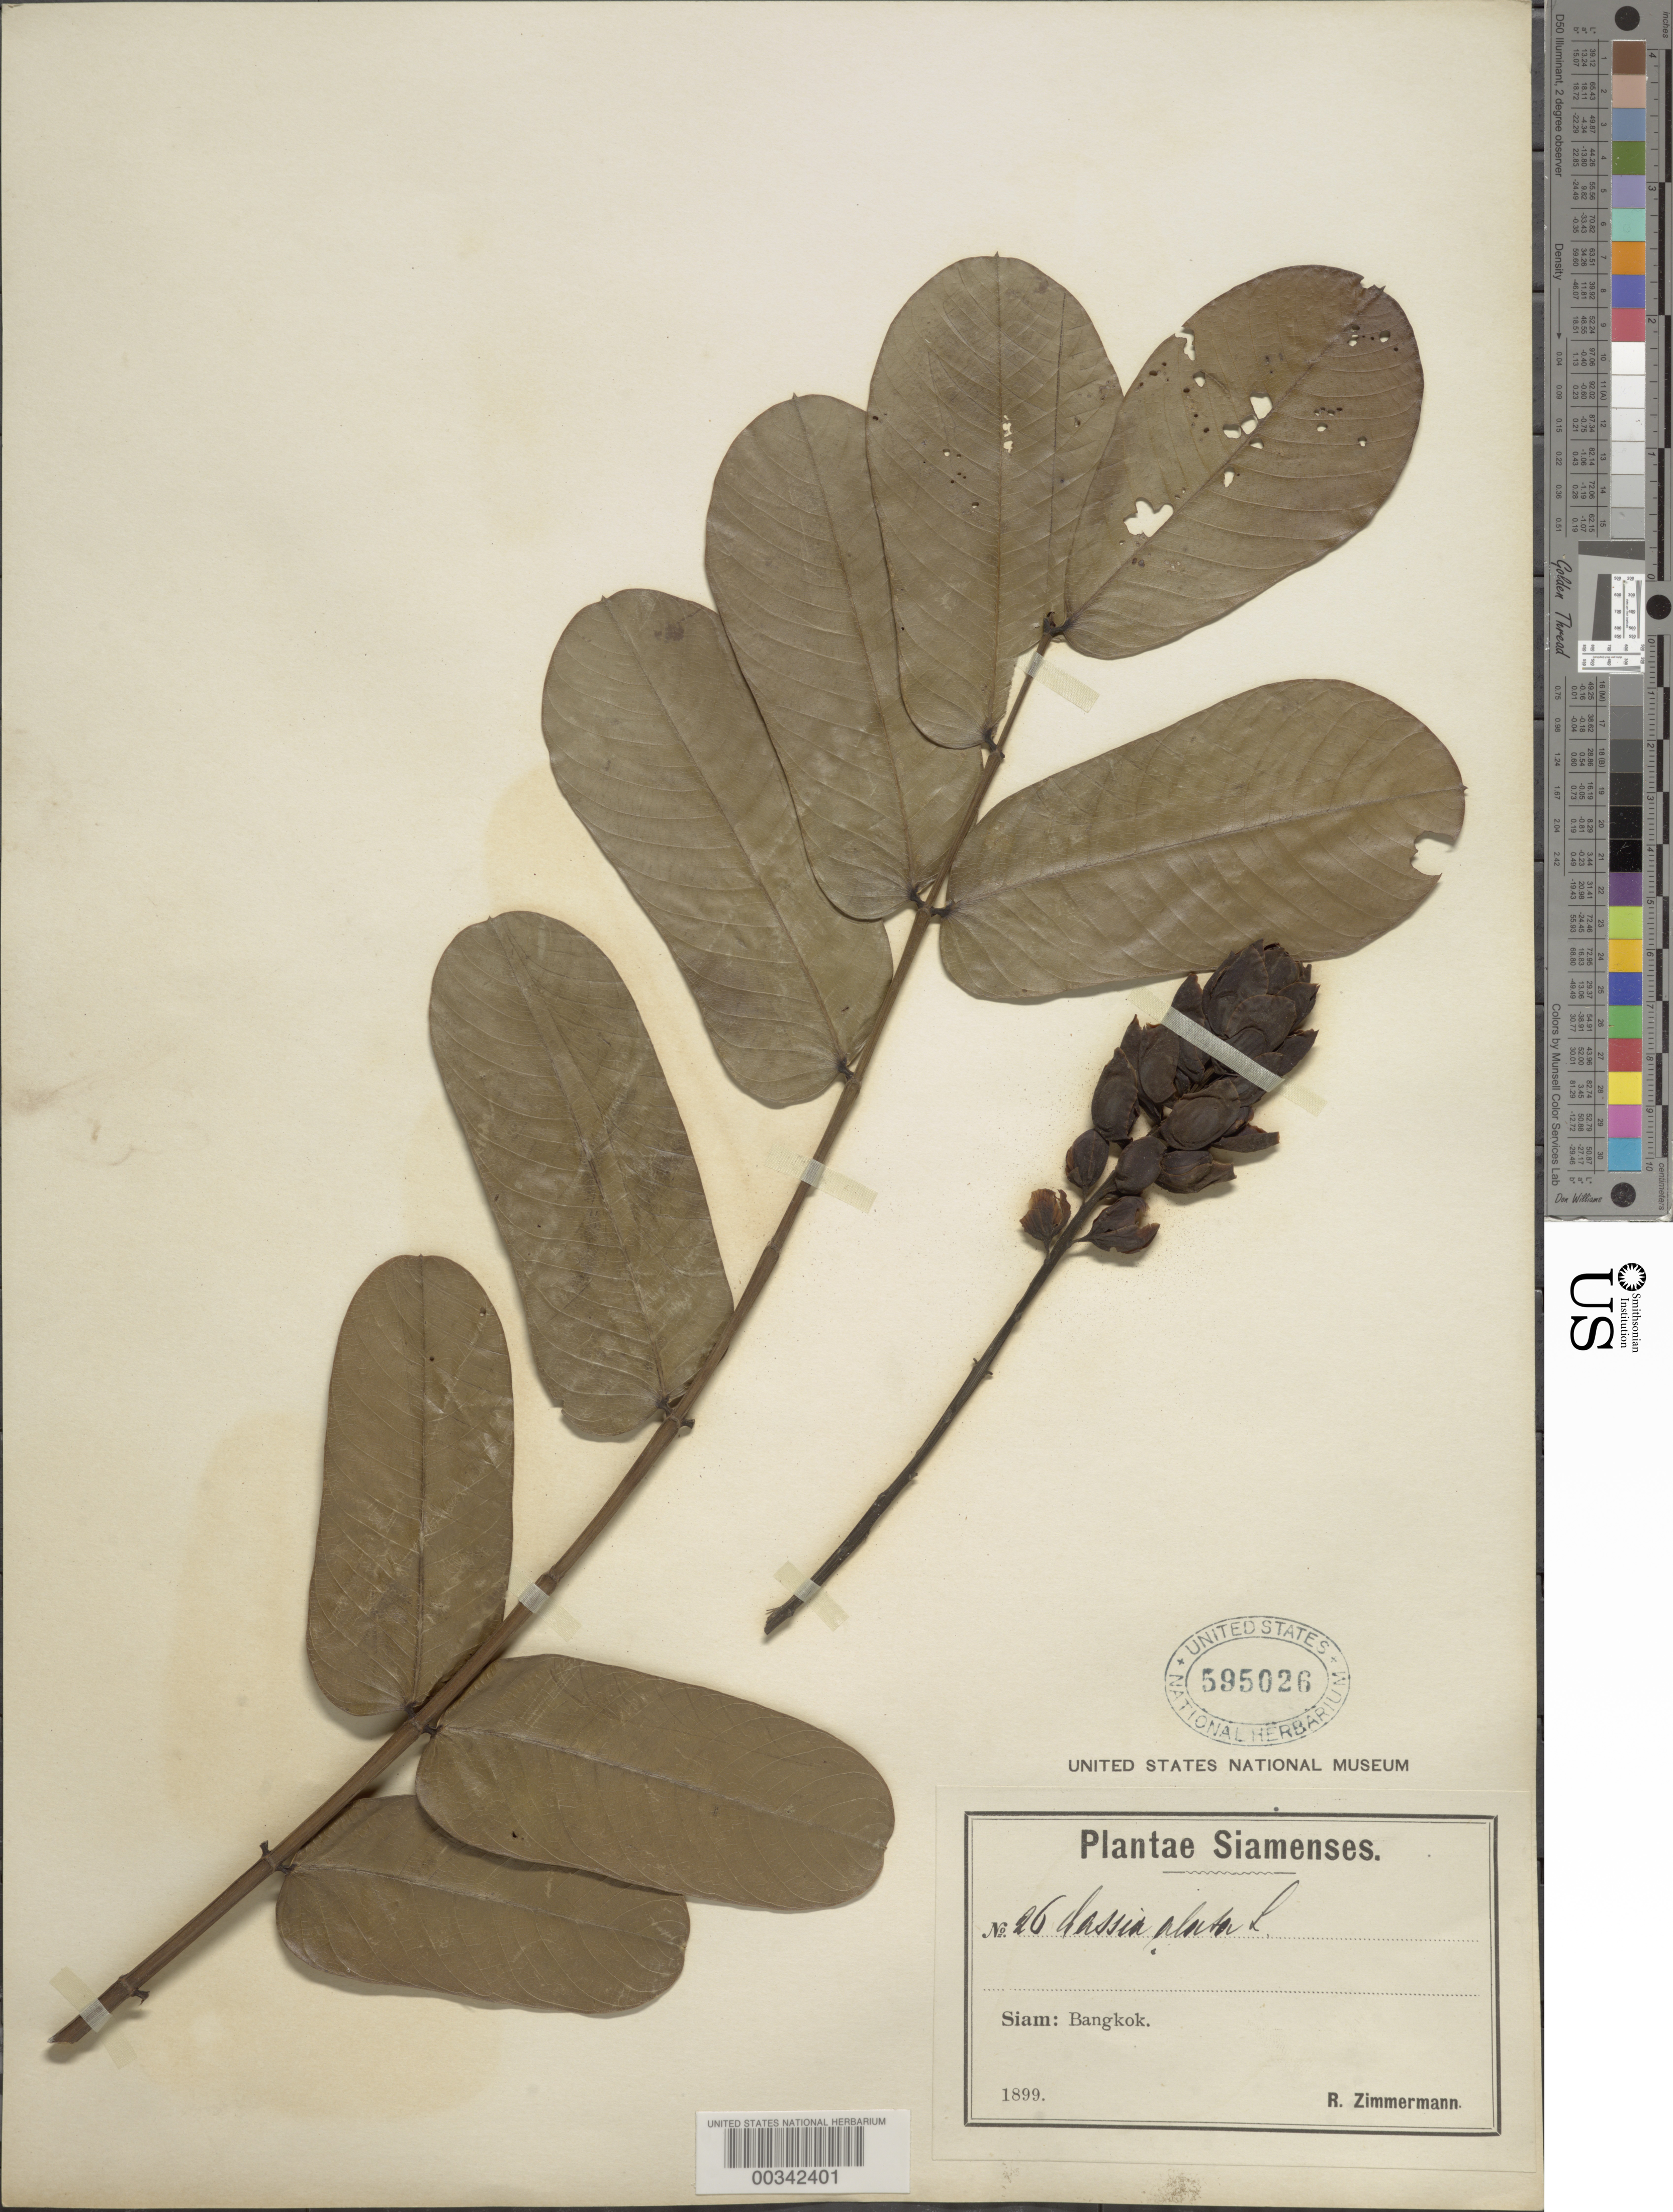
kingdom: Plantae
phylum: Tracheophyta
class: Magnoliopsida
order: Fabales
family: Fabaceae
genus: Senna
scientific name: Senna alata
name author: (L.) Roxb.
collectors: R. Zimmermann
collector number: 26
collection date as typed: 1899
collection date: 1899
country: Thailand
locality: Bangkok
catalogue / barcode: US 595026